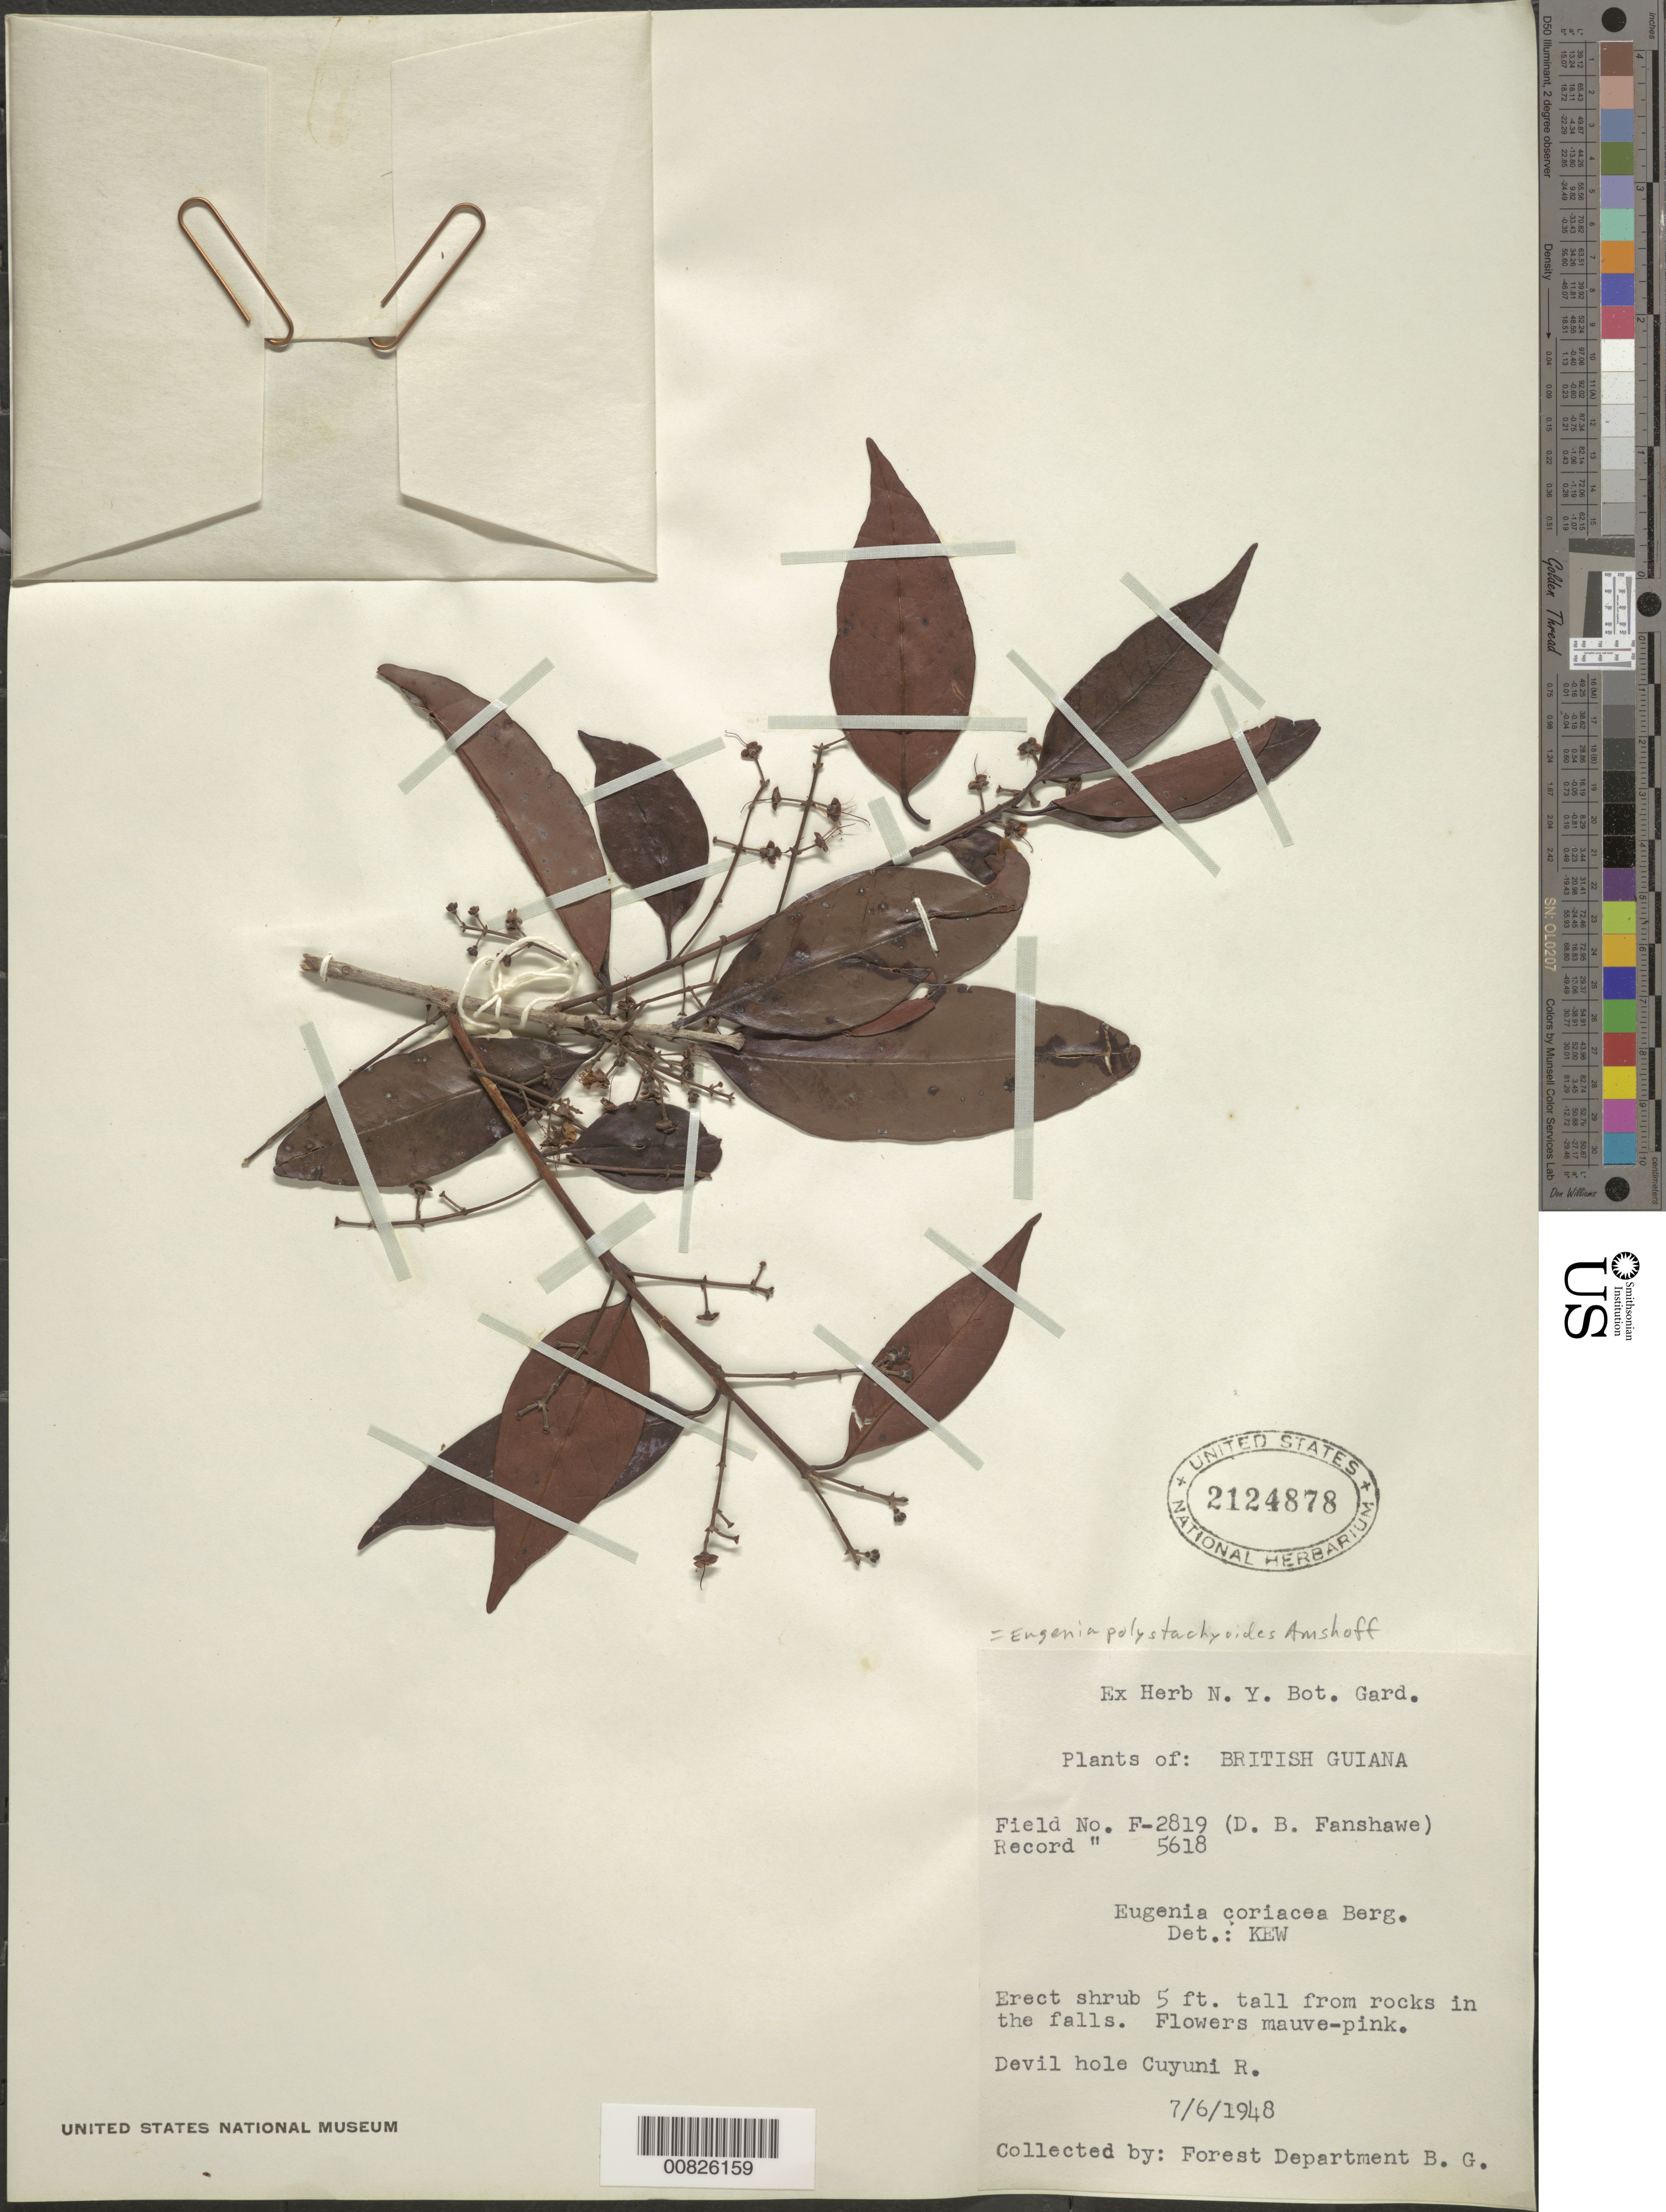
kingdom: Plantae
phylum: Tracheophyta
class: Magnoliopsida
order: Myrtales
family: Myrtaceae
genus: Eugenia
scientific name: Eugenia limbosa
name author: O. Berg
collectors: D. B. Fanshawe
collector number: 5618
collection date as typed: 7-Jun-48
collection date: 1948-06-07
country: Guyana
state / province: Cuyuni-Mazaruni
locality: Cuyuni R., Devil Hole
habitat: Rocks in falls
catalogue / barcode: US 2124878